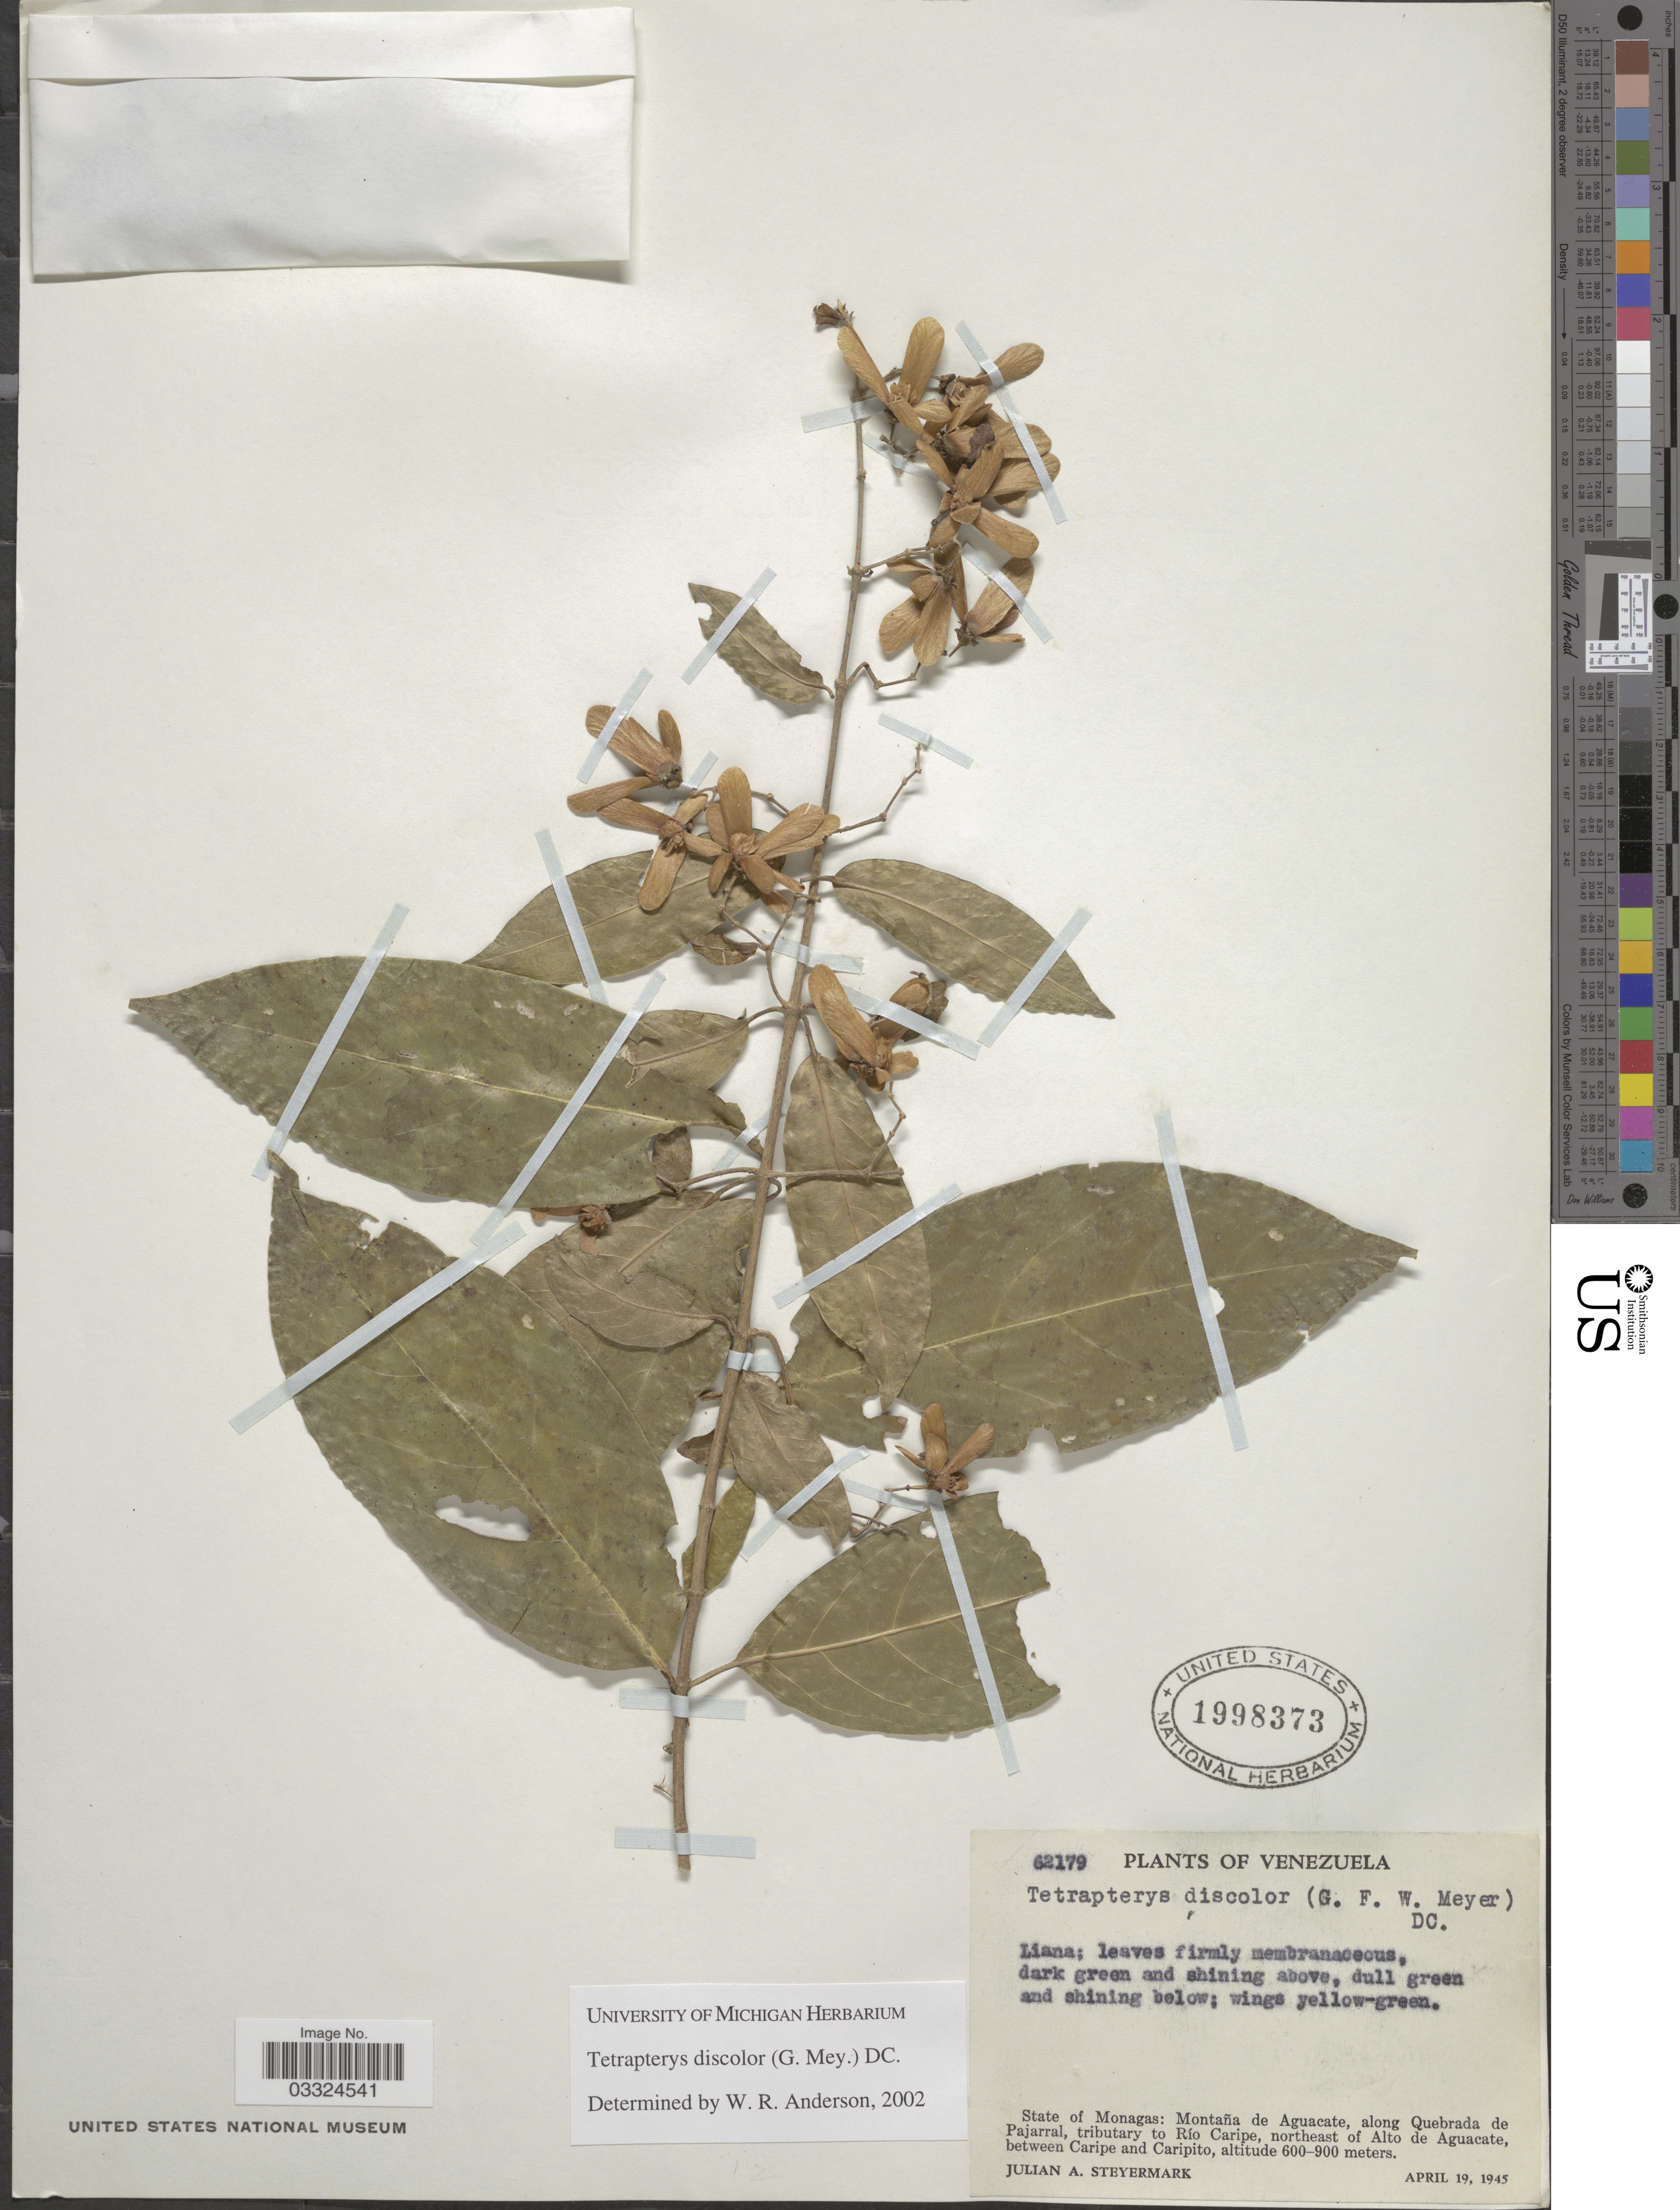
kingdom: Plantae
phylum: Tracheophyta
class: Magnoliopsida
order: Malpighiales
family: Malpighiaceae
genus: Tetrapterys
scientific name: Tetrapterys discolor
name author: (G. Mey.) DC.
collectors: J. Steyermark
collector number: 62179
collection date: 1945-04-19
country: Venezuela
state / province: Monagas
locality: Montaña de Aguacate, along Quebrada de Pajarral, tributary to Río Caripe, northeast of Alto de Aguacate, between Caripe and Caripito.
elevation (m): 600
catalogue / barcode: US 1998373